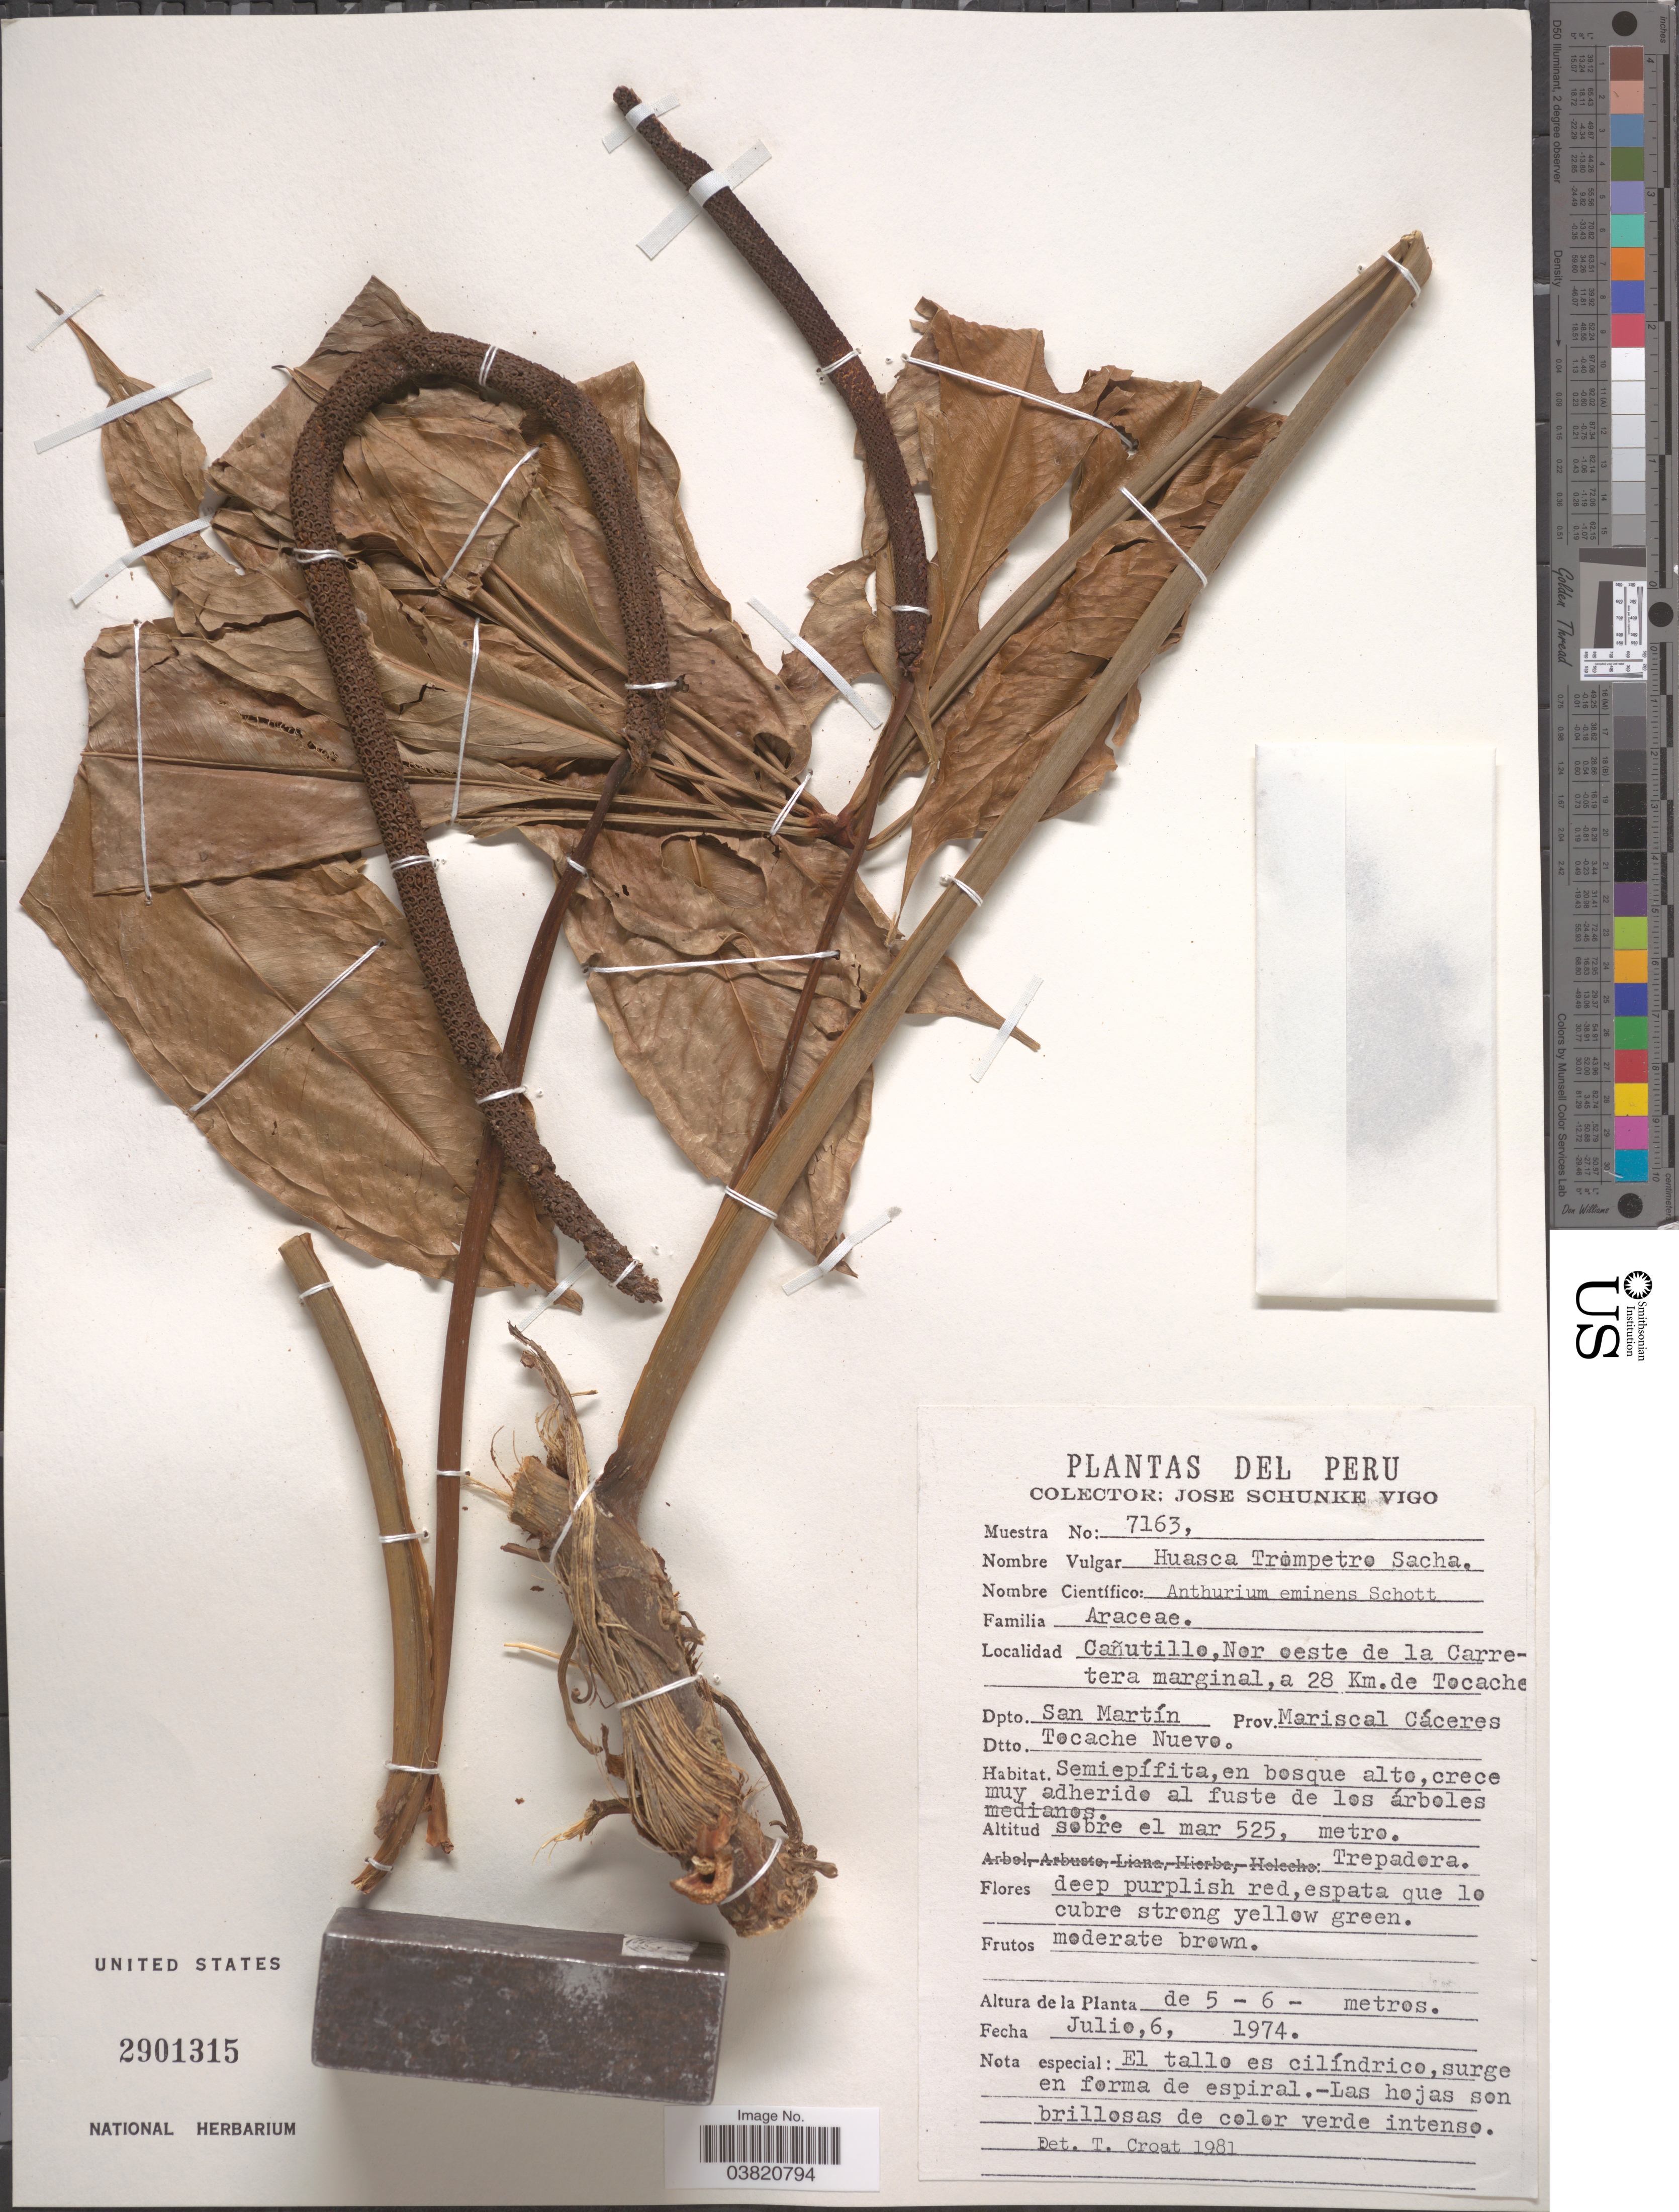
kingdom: Plantae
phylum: Tracheophyta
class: Liliopsida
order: Alismatales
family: Araceae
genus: Anthurium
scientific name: Anthurium eminens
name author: Schott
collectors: J. Schunke Vigo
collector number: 7163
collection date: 1974-07-06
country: Peru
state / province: San Martín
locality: Cañutillo, Nor oeste de la Carretera marginal,a 28 Km. de Tocache. Dpto. San Martín. Prov. Mariscal Cáceres. Dtto. Tocache Nuevo.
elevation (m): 525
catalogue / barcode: US 2901315